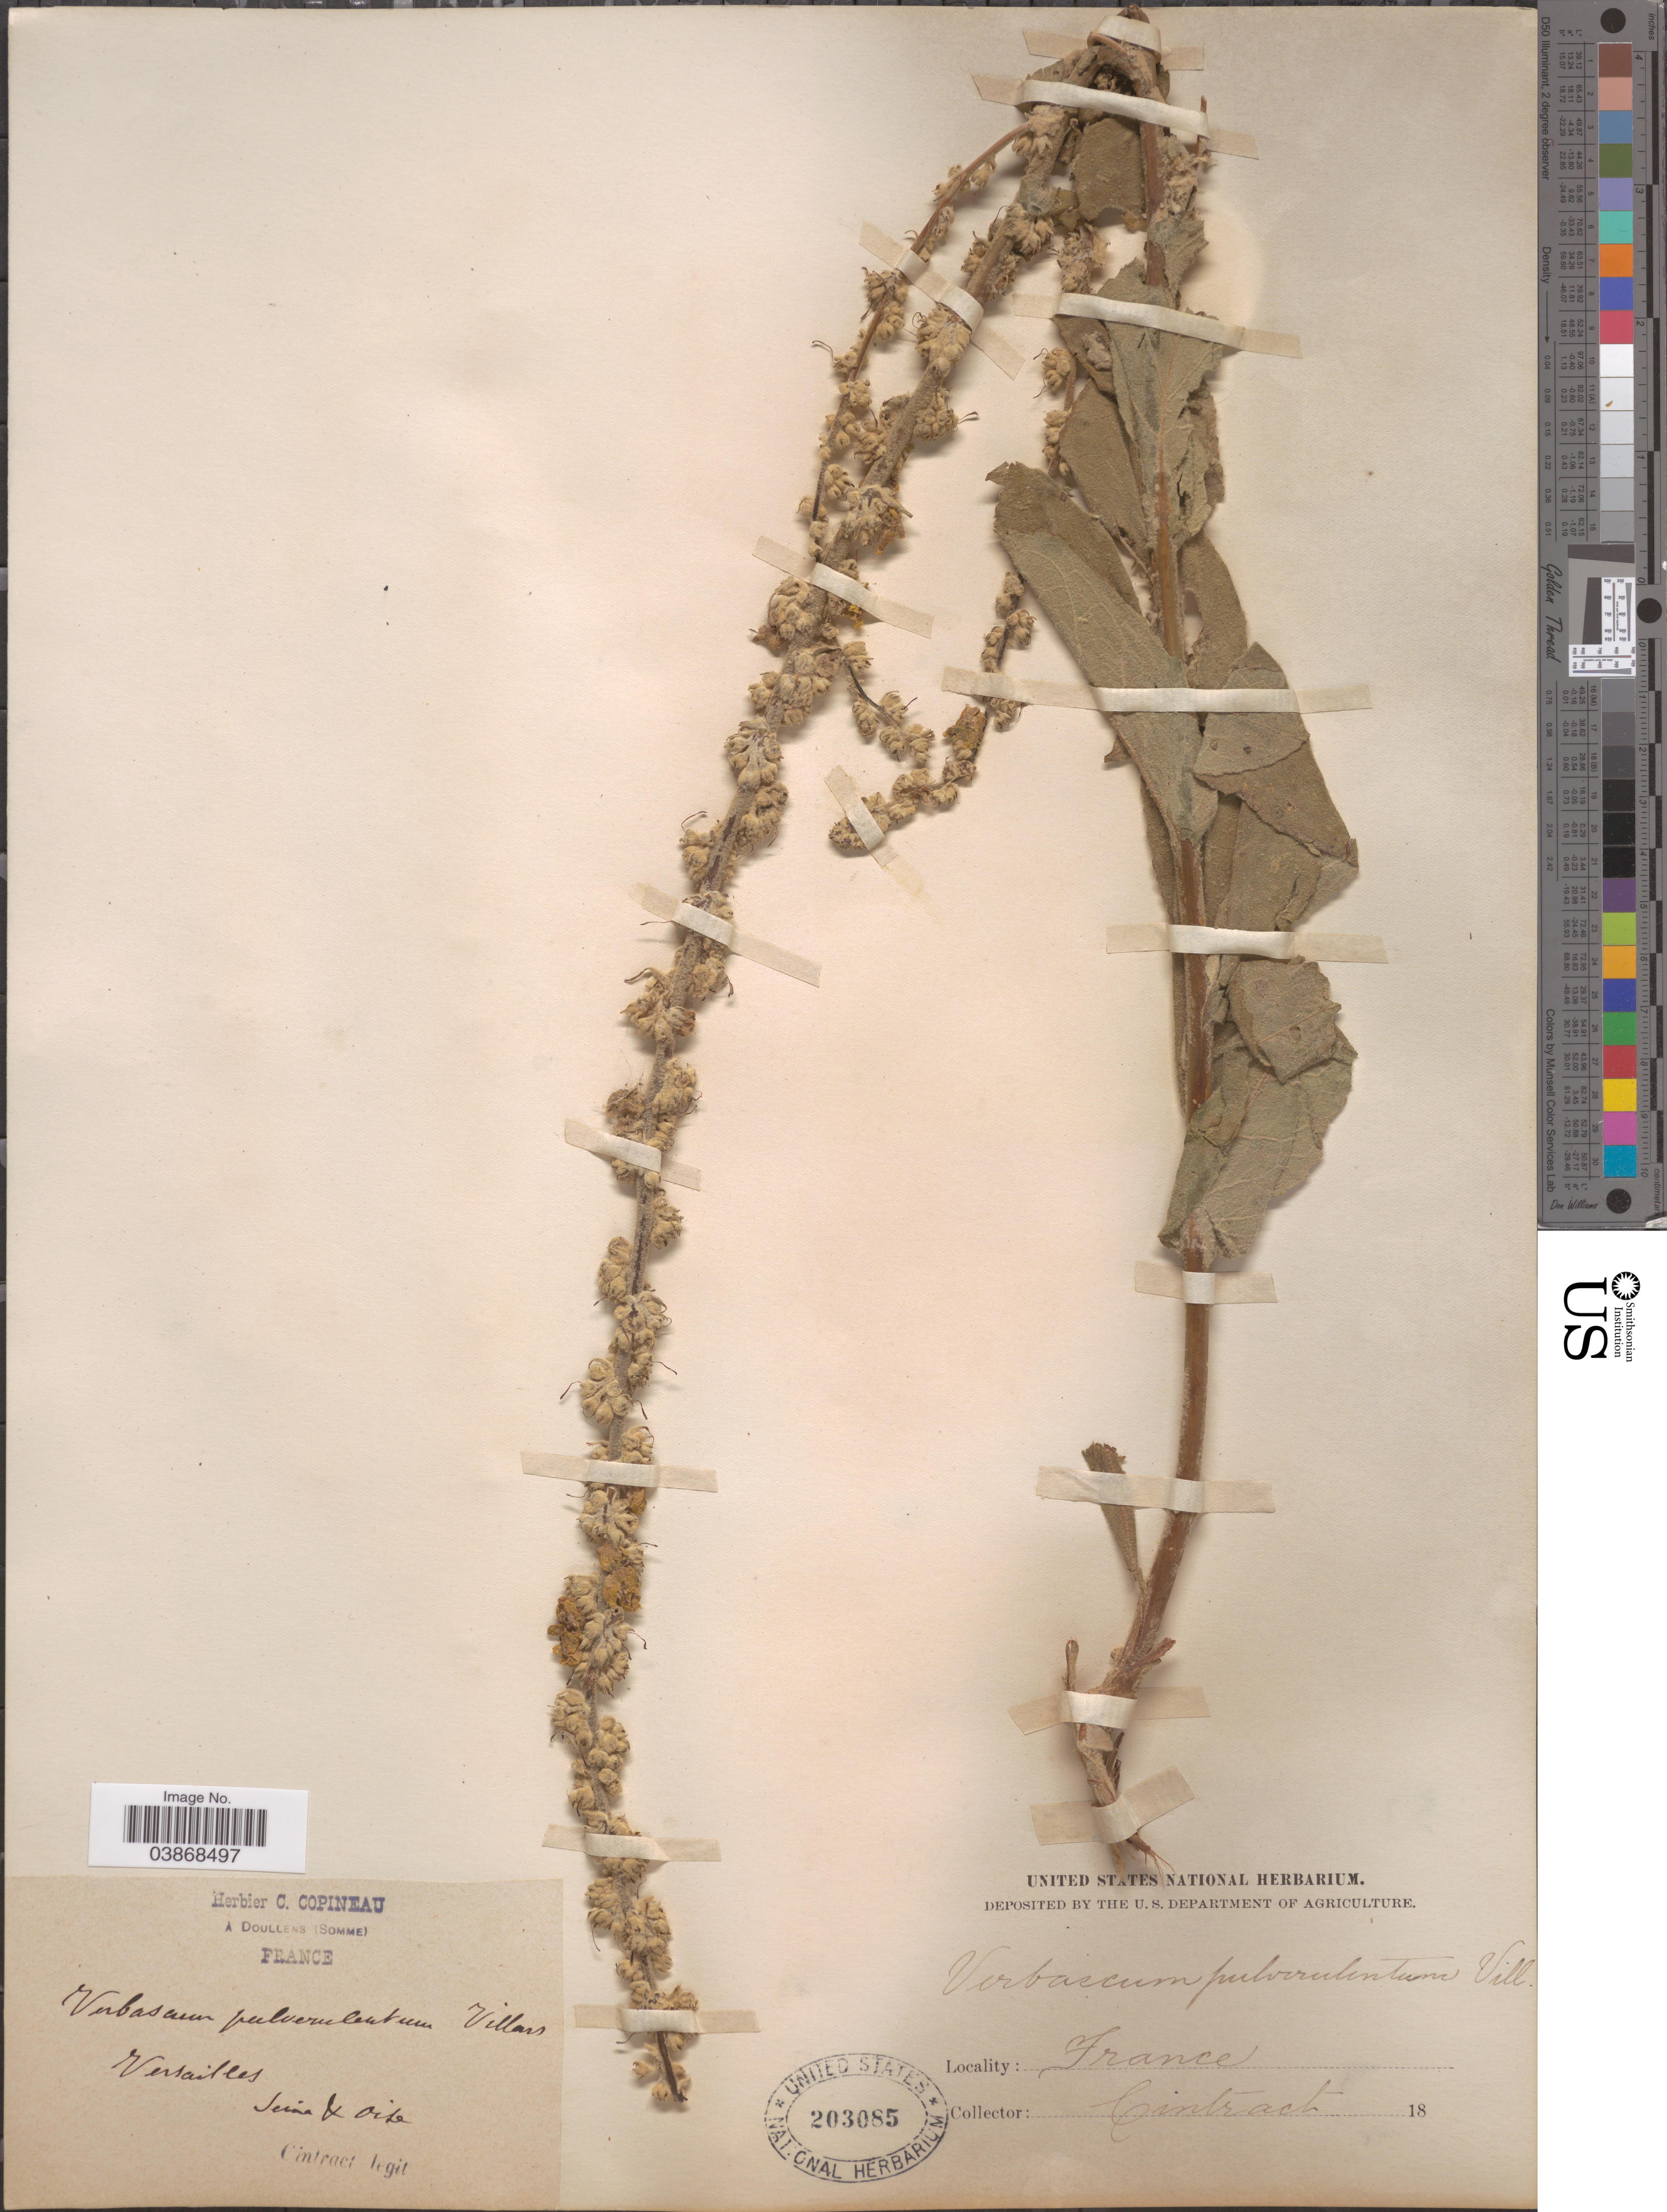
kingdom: Plantae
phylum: Tracheophyta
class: Magnoliopsida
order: Lamiales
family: Scrophulariaceae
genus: Verbascum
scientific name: Verbascum pulverulentum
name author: Vill.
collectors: Cintract, --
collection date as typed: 18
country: France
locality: Versailles. Seine & Oise.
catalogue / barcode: US 203085